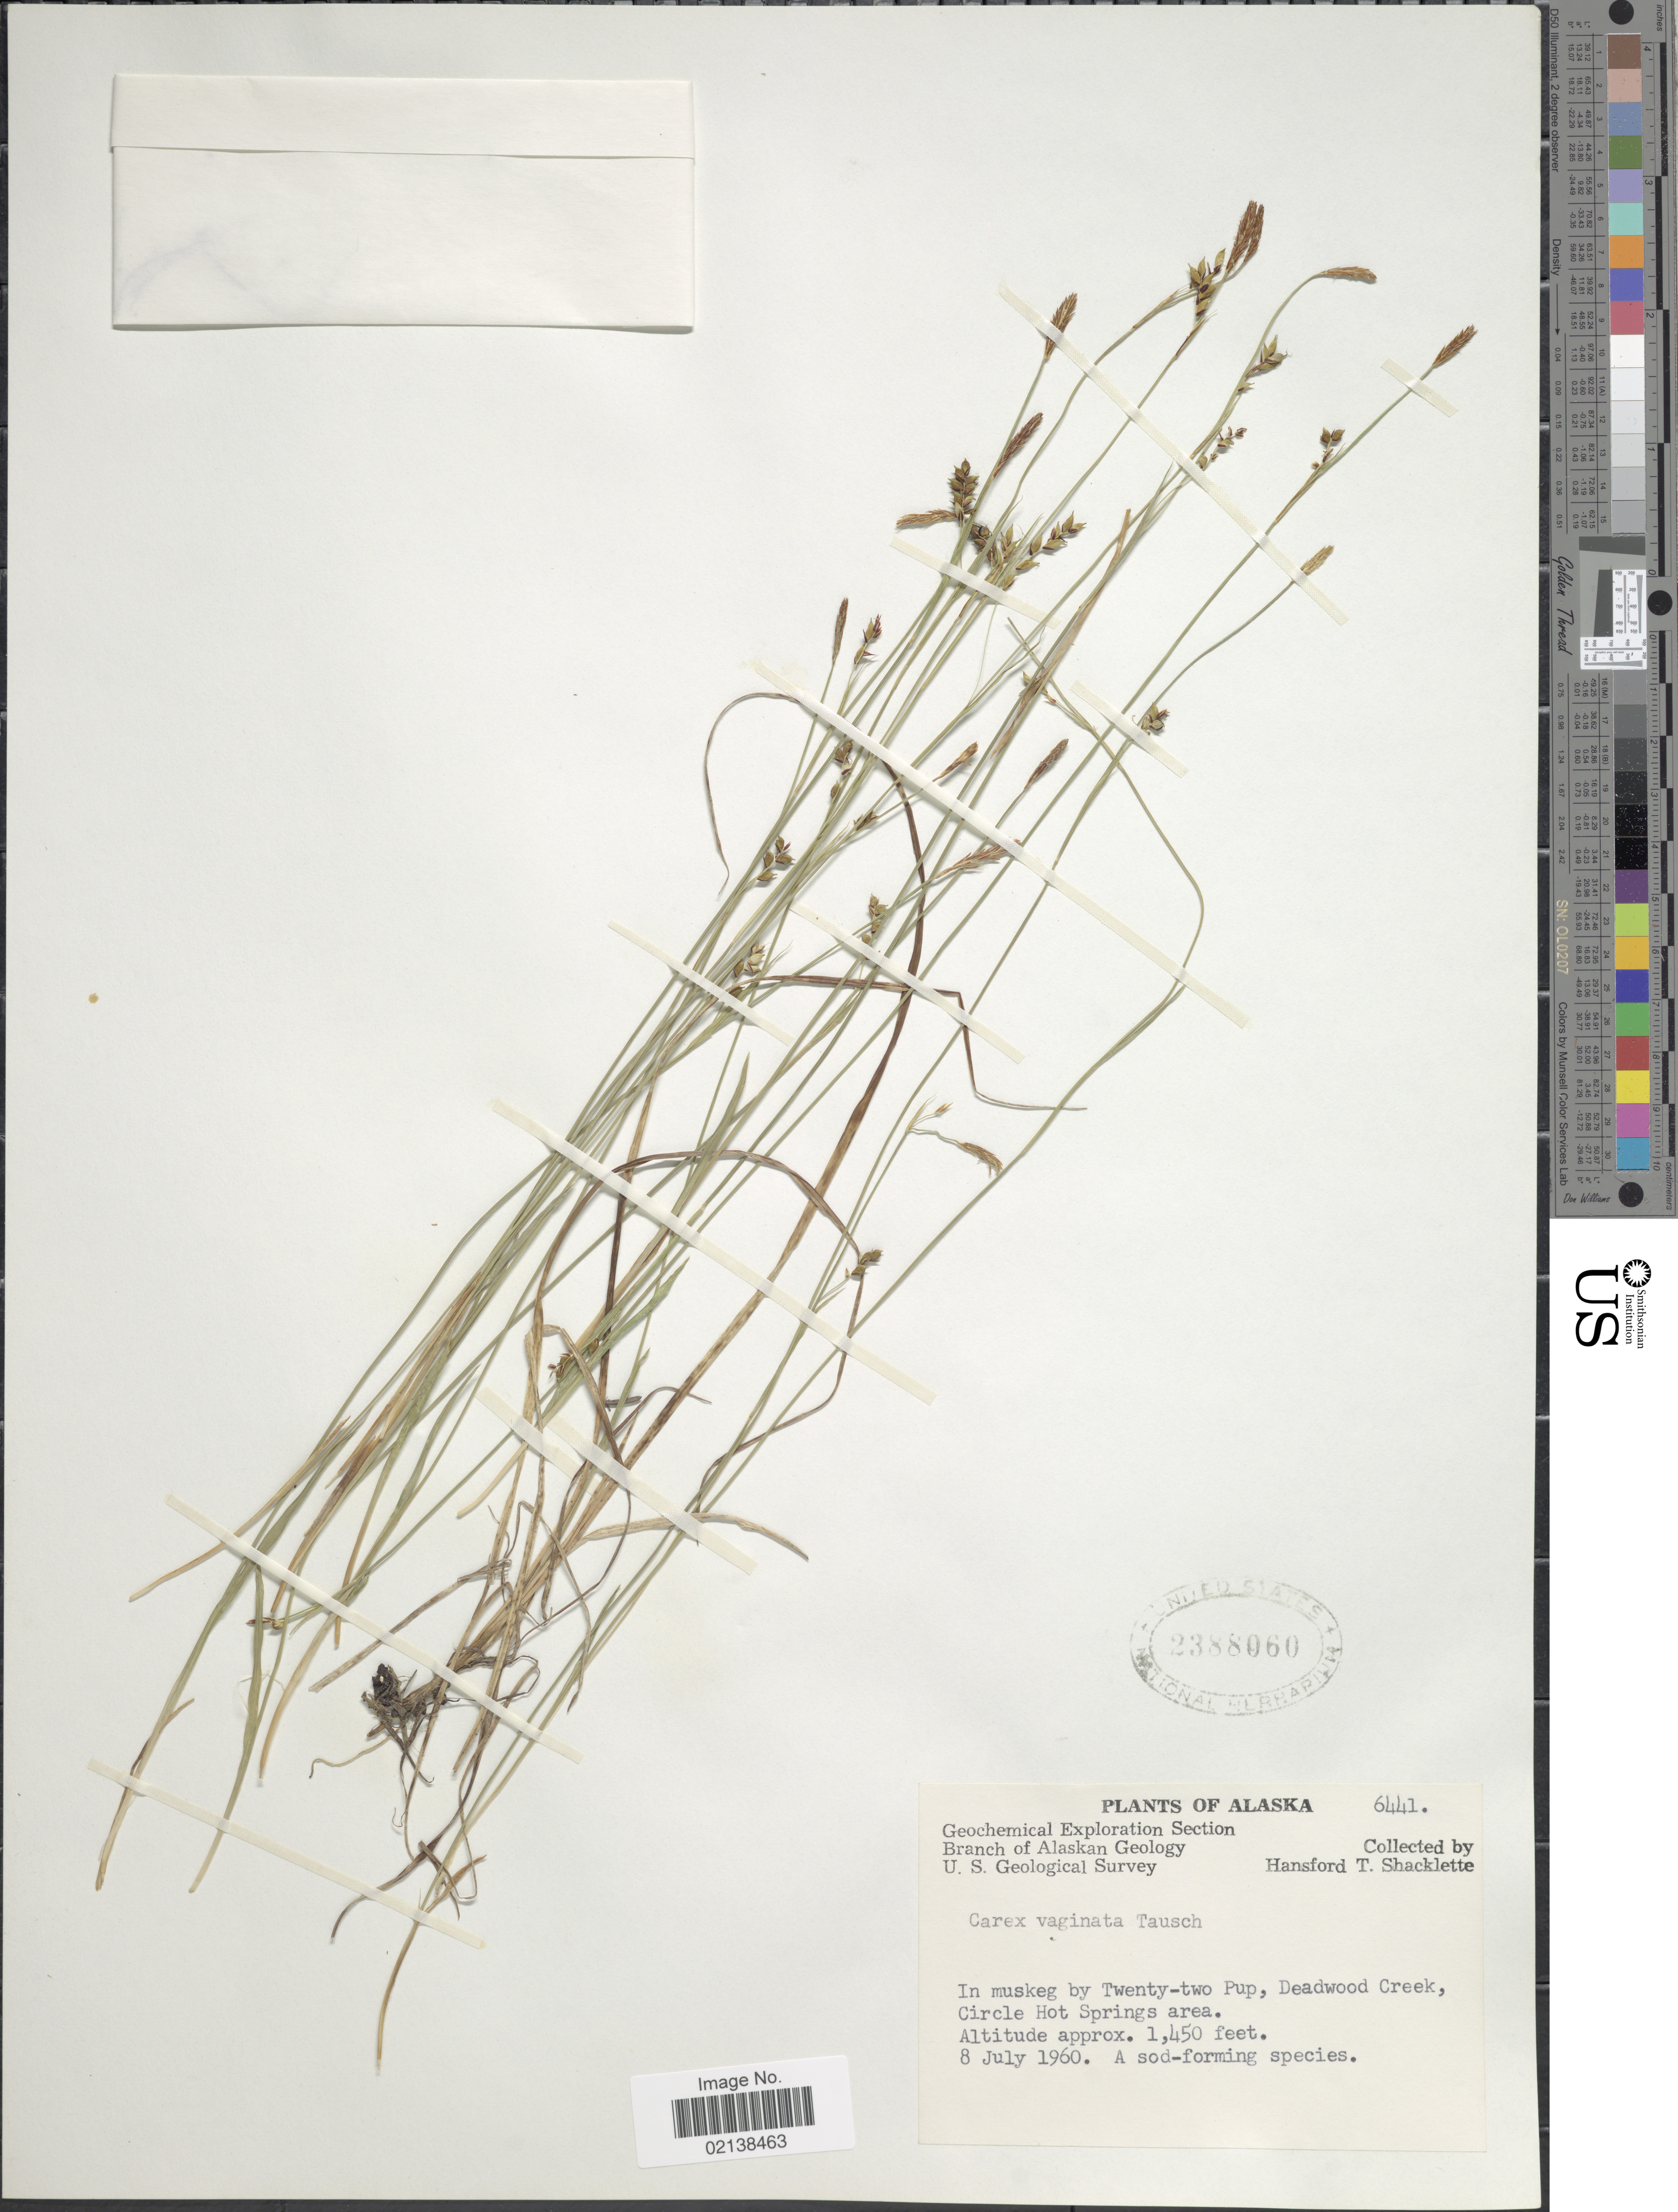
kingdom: Plantae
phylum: Tracheophyta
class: Liliopsida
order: Poales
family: Cyperaceae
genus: Carex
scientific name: Carex vaginata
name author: Tausch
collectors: H. Shacklette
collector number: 6441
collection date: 1960-07-08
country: United States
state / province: Alaska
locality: In muskey by Twenty-two Pup, Deadwood Creek, Circle Hot Springs area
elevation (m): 442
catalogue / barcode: US 2388060